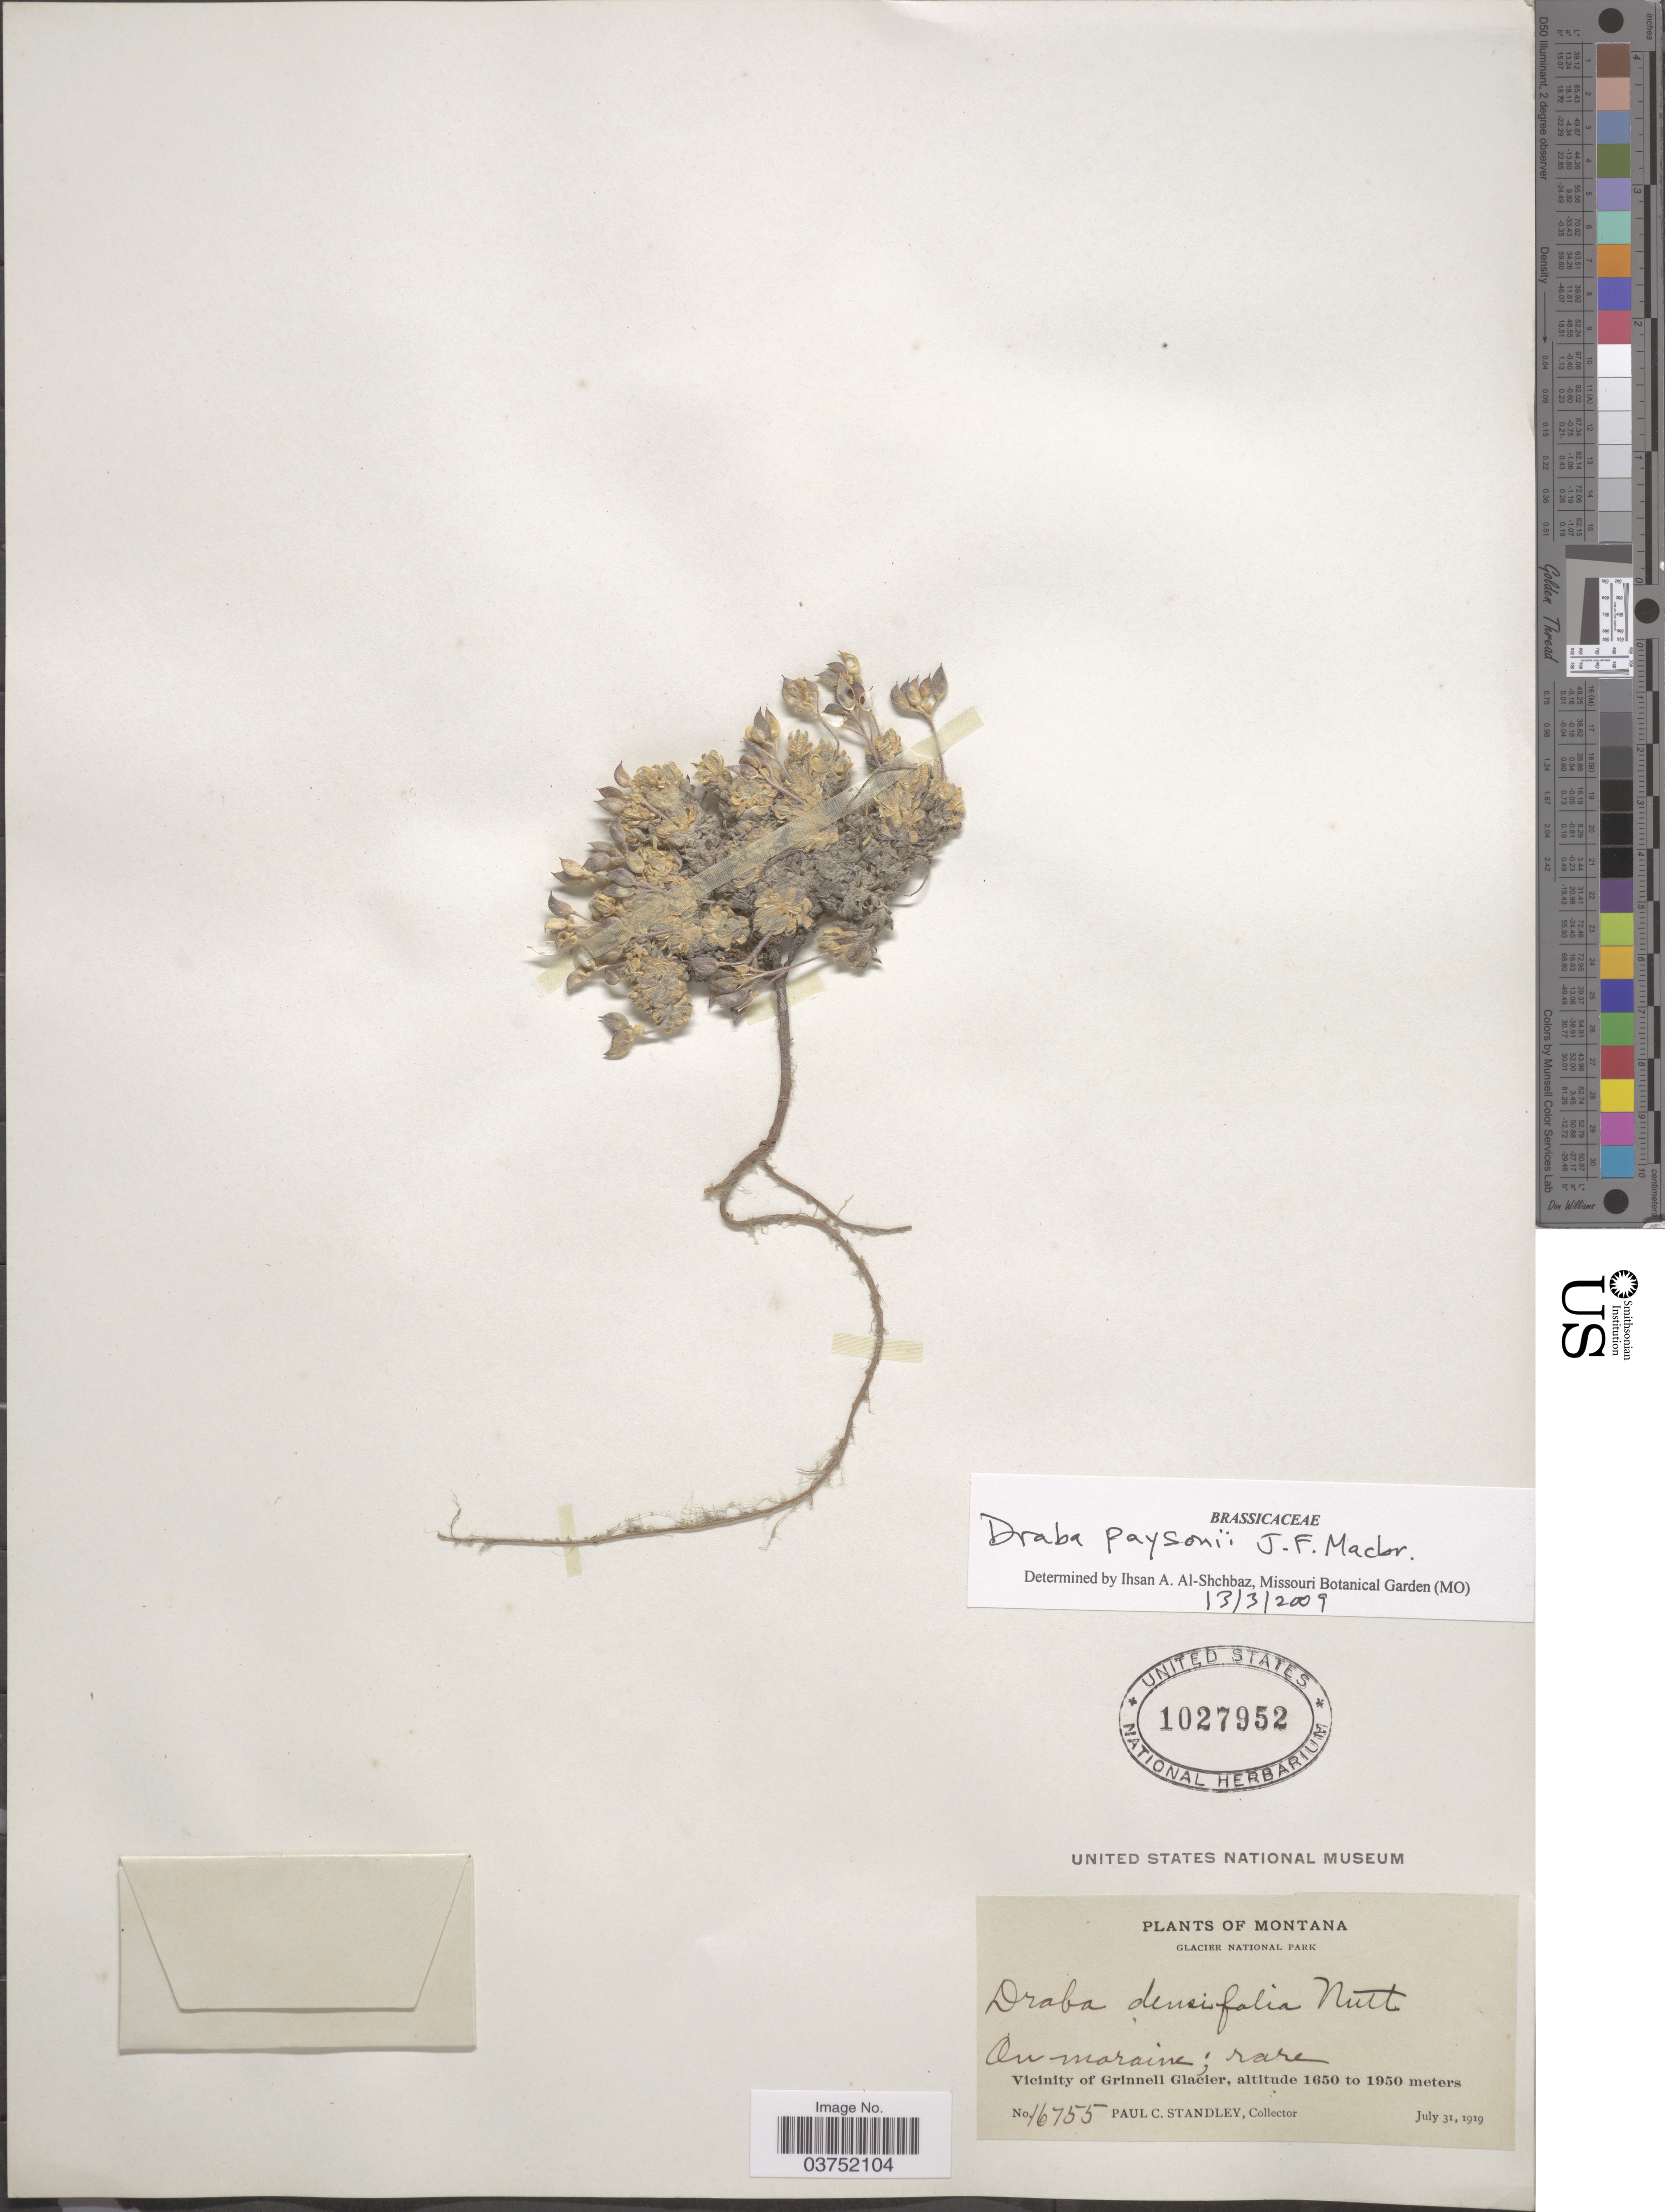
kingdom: Plantae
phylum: Tracheophyta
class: Magnoliopsida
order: Brassicales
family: Brassicaceae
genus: Draba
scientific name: Draba paysonii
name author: J.F. Macbr.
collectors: P. C. Standley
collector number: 16755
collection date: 1919-07-31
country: United States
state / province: Montana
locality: Glacier National Park. Vicinity of Grinnel Glacier.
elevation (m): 1650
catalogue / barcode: US 1027952